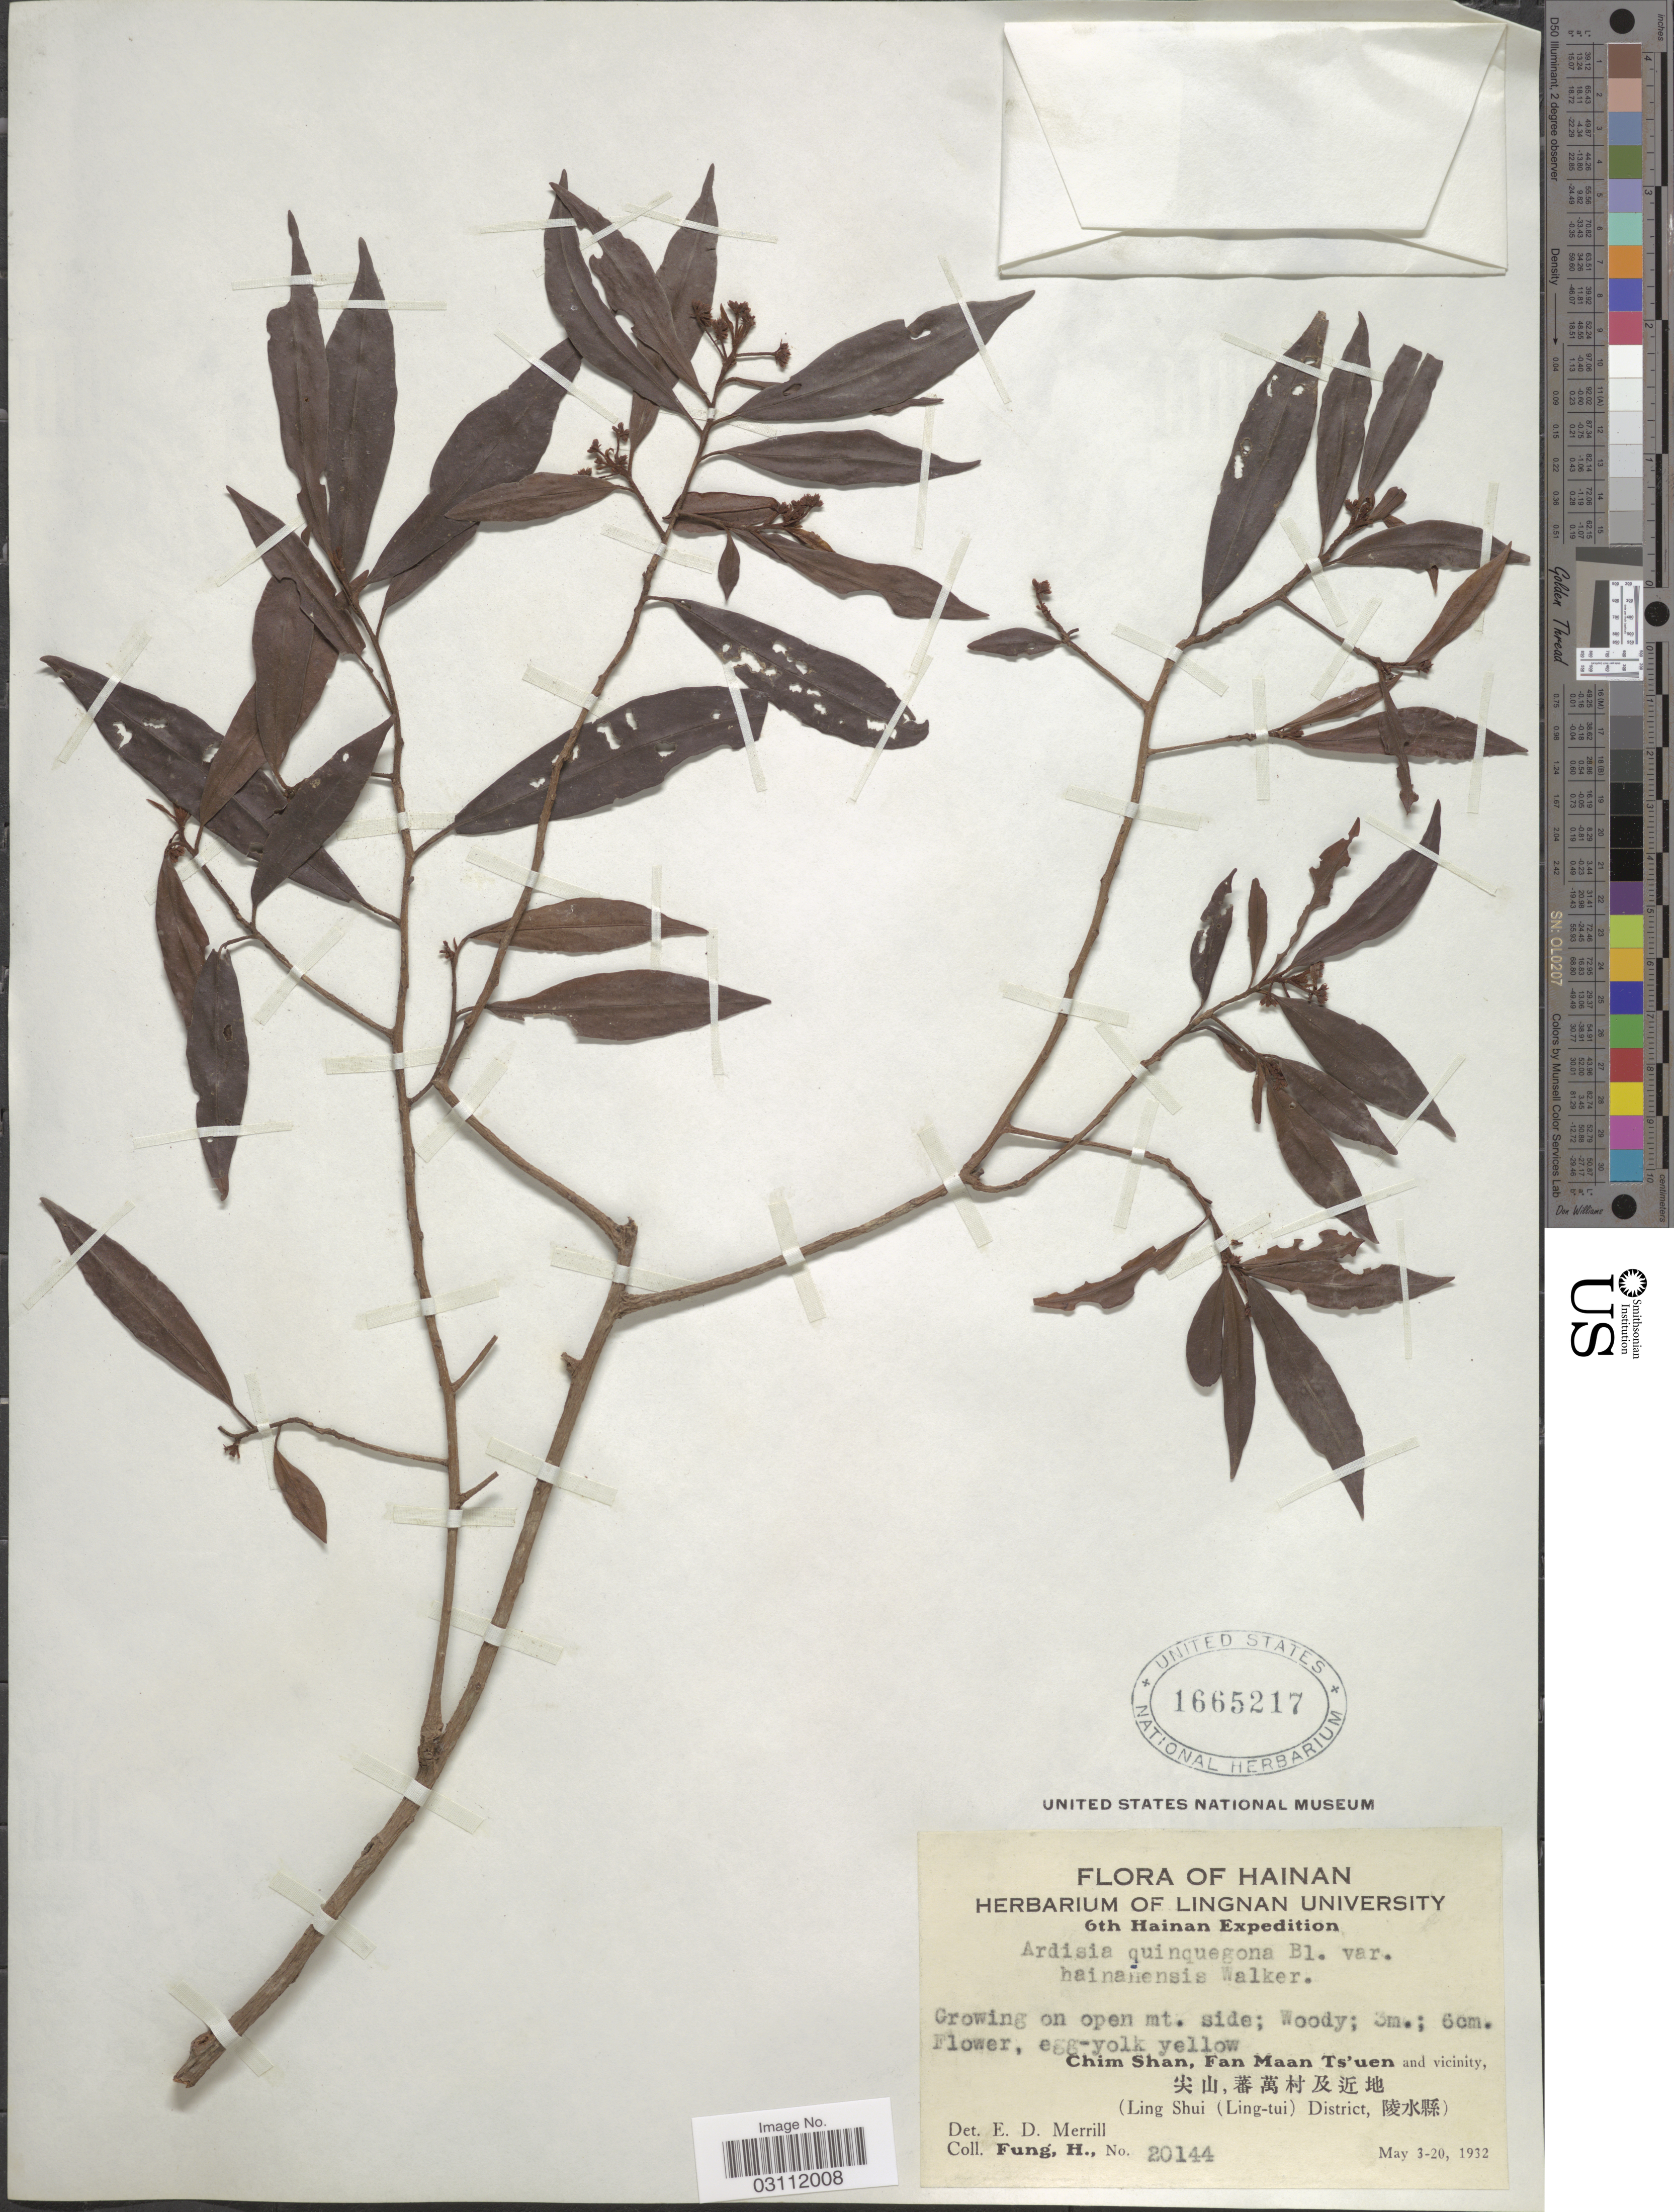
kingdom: Plantae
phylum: Tracheophyta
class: Magnoliopsida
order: Ericales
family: Primulaceae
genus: Ardisia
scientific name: Ardisia quinquegona var. hainanensis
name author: E. Walker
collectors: H. Fung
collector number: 20144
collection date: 1931-05-03/1932-05-20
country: China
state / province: Hainan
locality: Chim Shan, Fan Maan Ts'uen and vicinity, (Ling Shui (Ling-tui) District).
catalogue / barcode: US 1665217